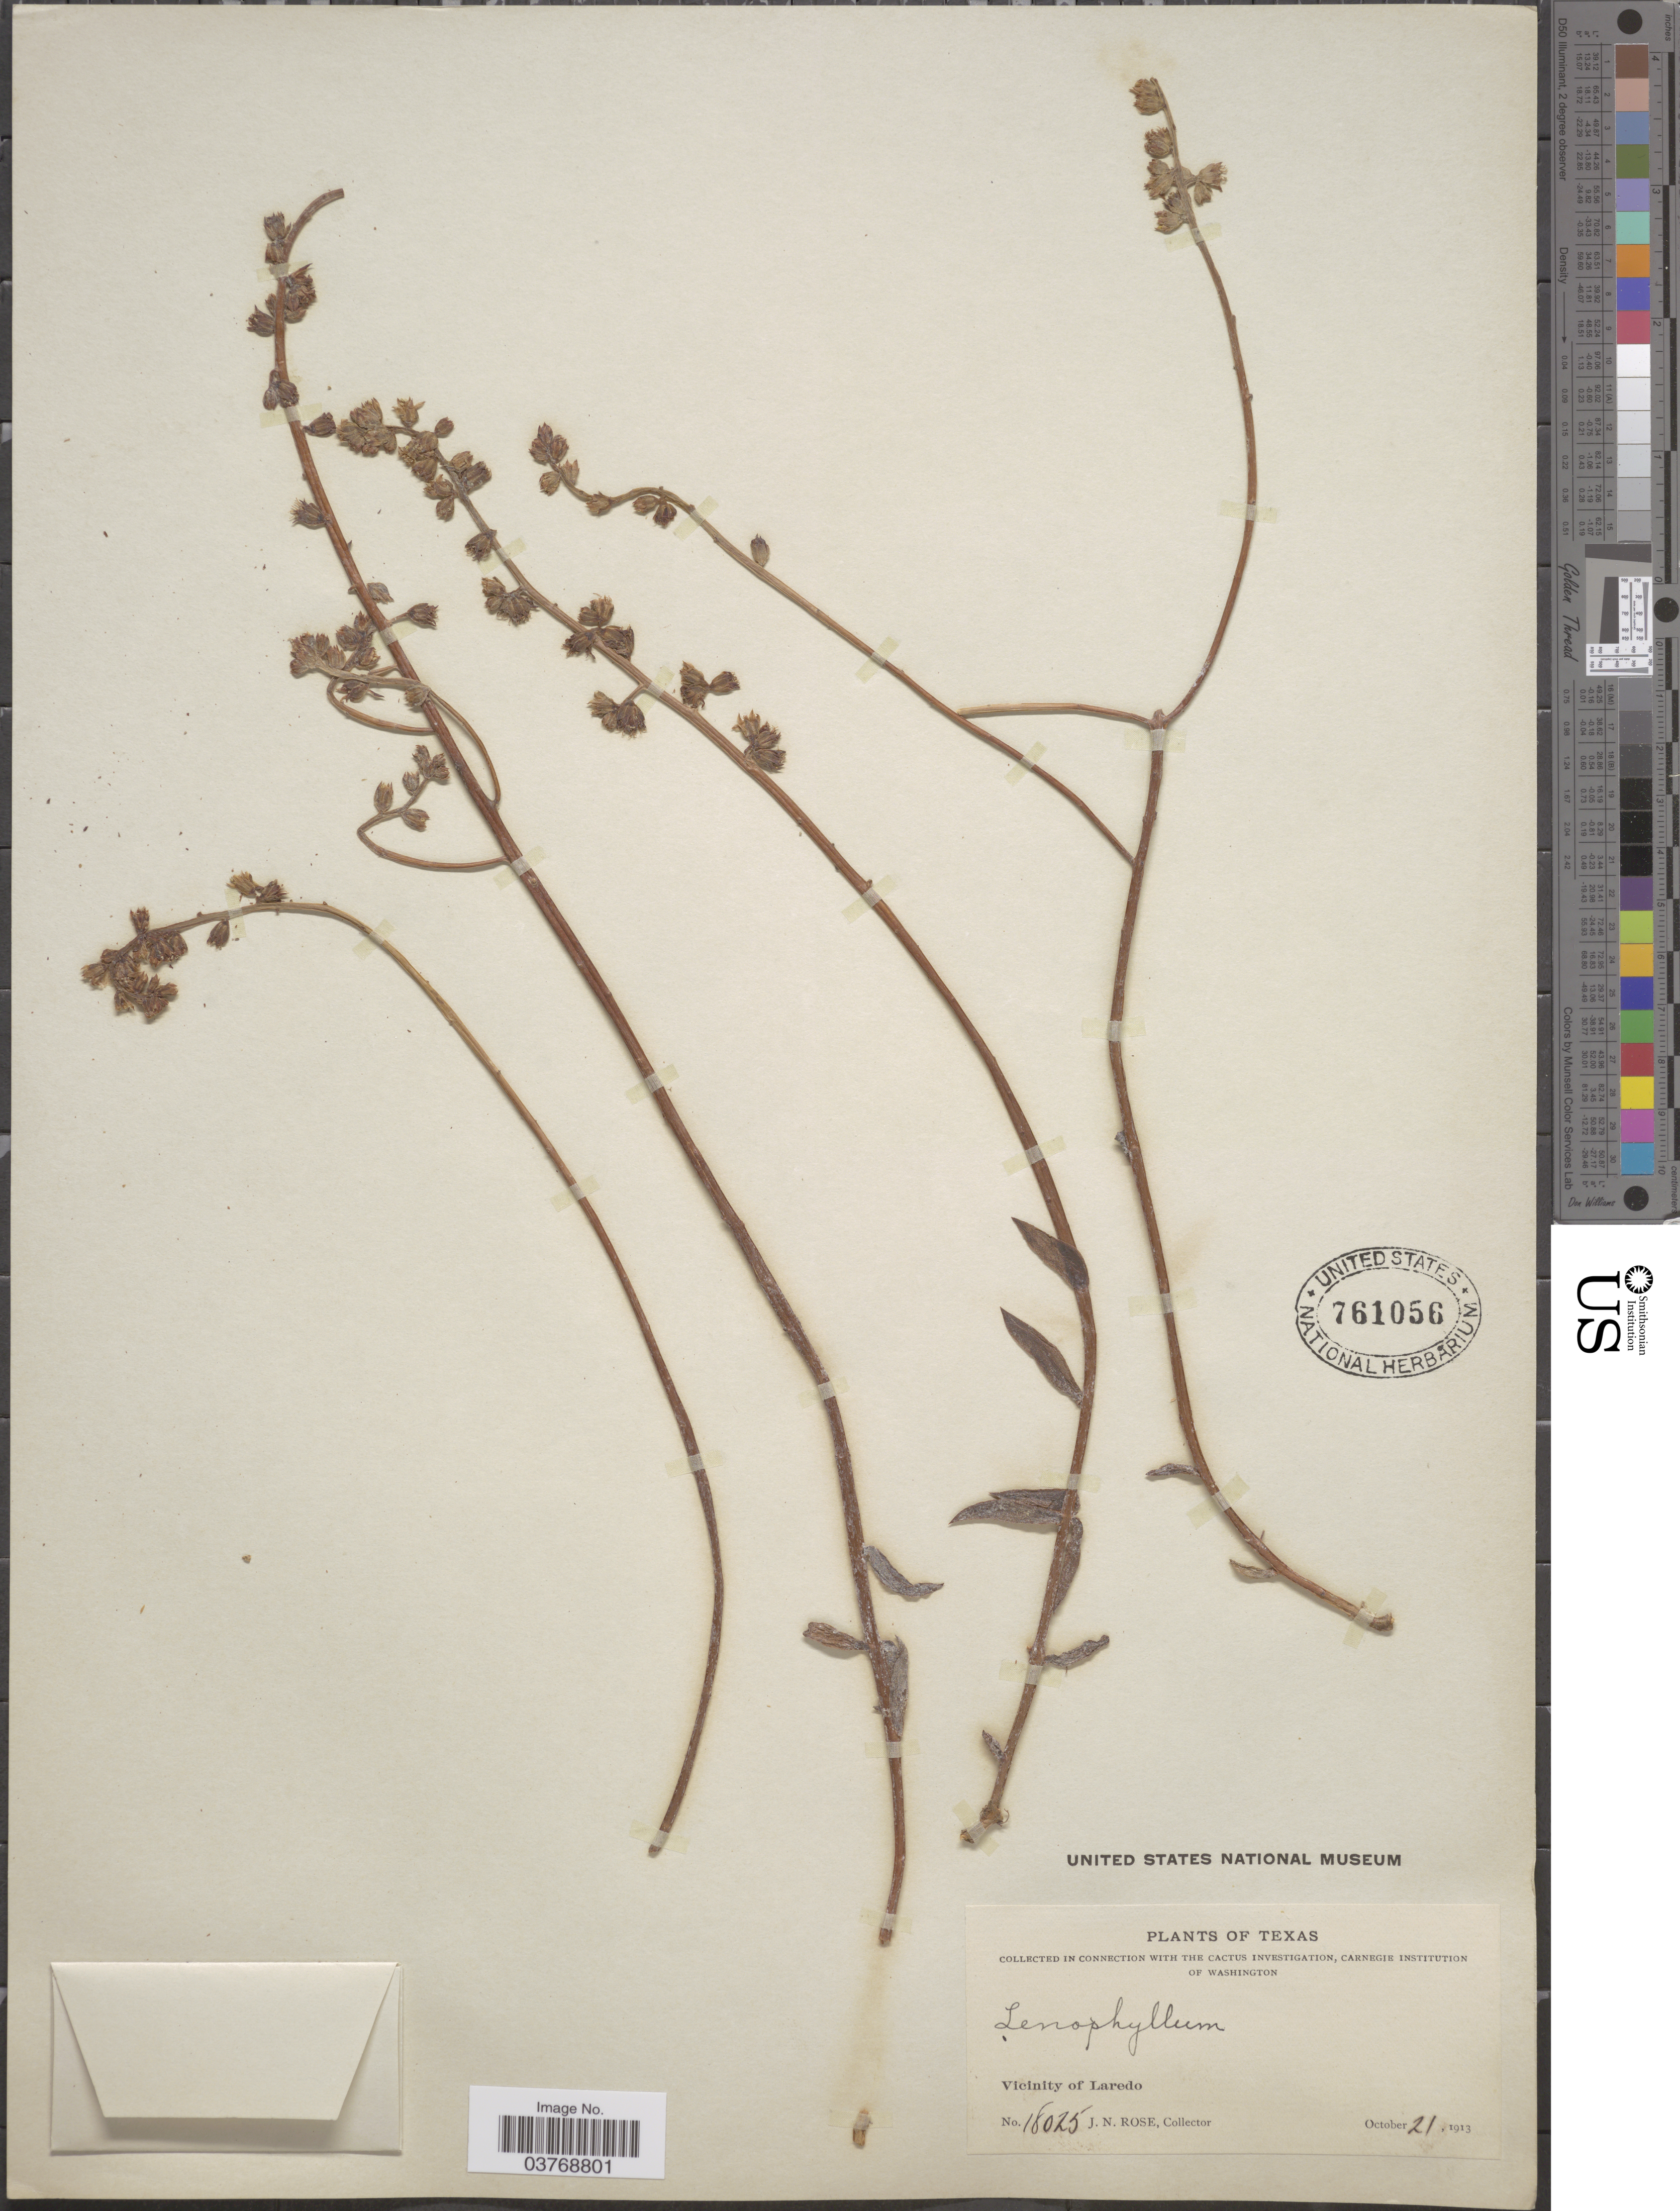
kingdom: Plantae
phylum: Tracheophyta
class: Magnoliopsida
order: Saxifragales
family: Crassulaceae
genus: Lenophyllum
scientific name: Lenophyllum texanum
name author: (J.G. Sm.) Rose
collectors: J. N. Rose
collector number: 18025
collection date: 1913-10-21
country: United States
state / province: Texas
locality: Vicinity of Laredo.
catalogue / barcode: US 761056